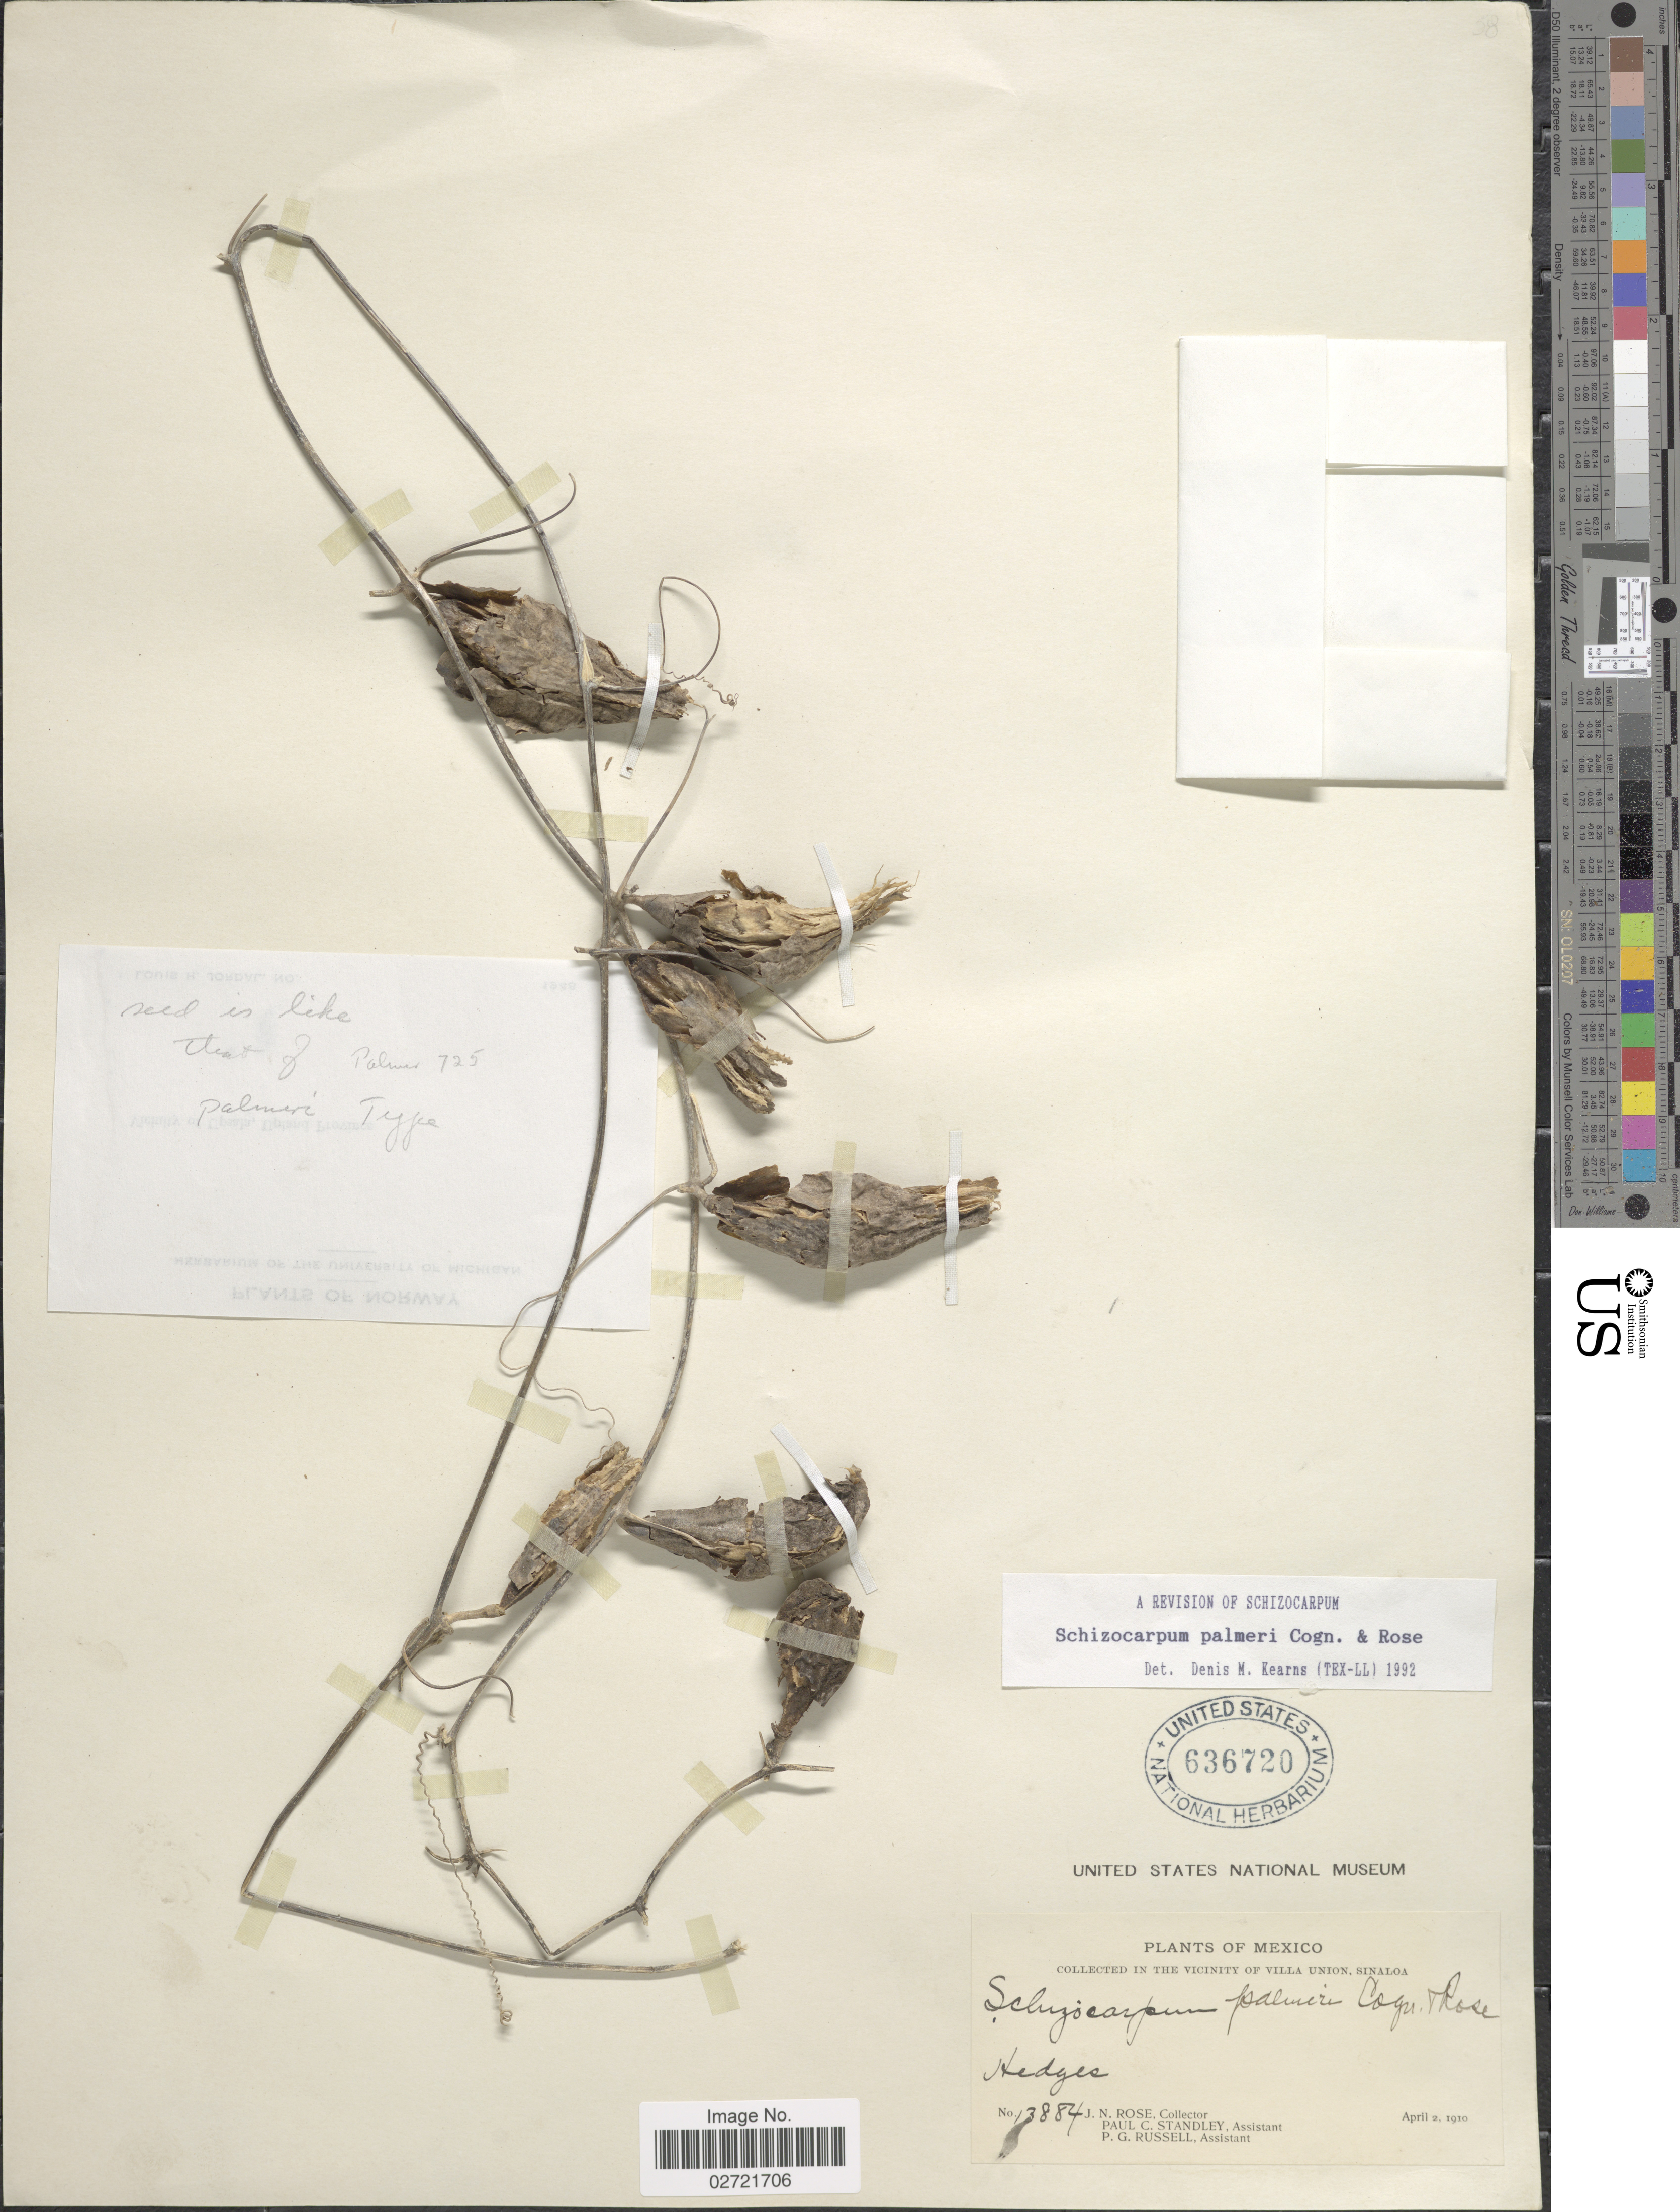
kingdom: Plantae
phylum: Tracheophyta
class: Magnoliopsida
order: Cucurbitales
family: Cucurbitaceae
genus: Schizocarpum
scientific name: Schizocarpum palmeri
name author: Cogn. & Rose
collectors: J. N. Rose, P. C. Standley & P. G. Russell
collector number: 13884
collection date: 1910-04-02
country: Mexico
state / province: Sinaloa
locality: In the Vicinity of Villa Union, Hedges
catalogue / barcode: US 636720